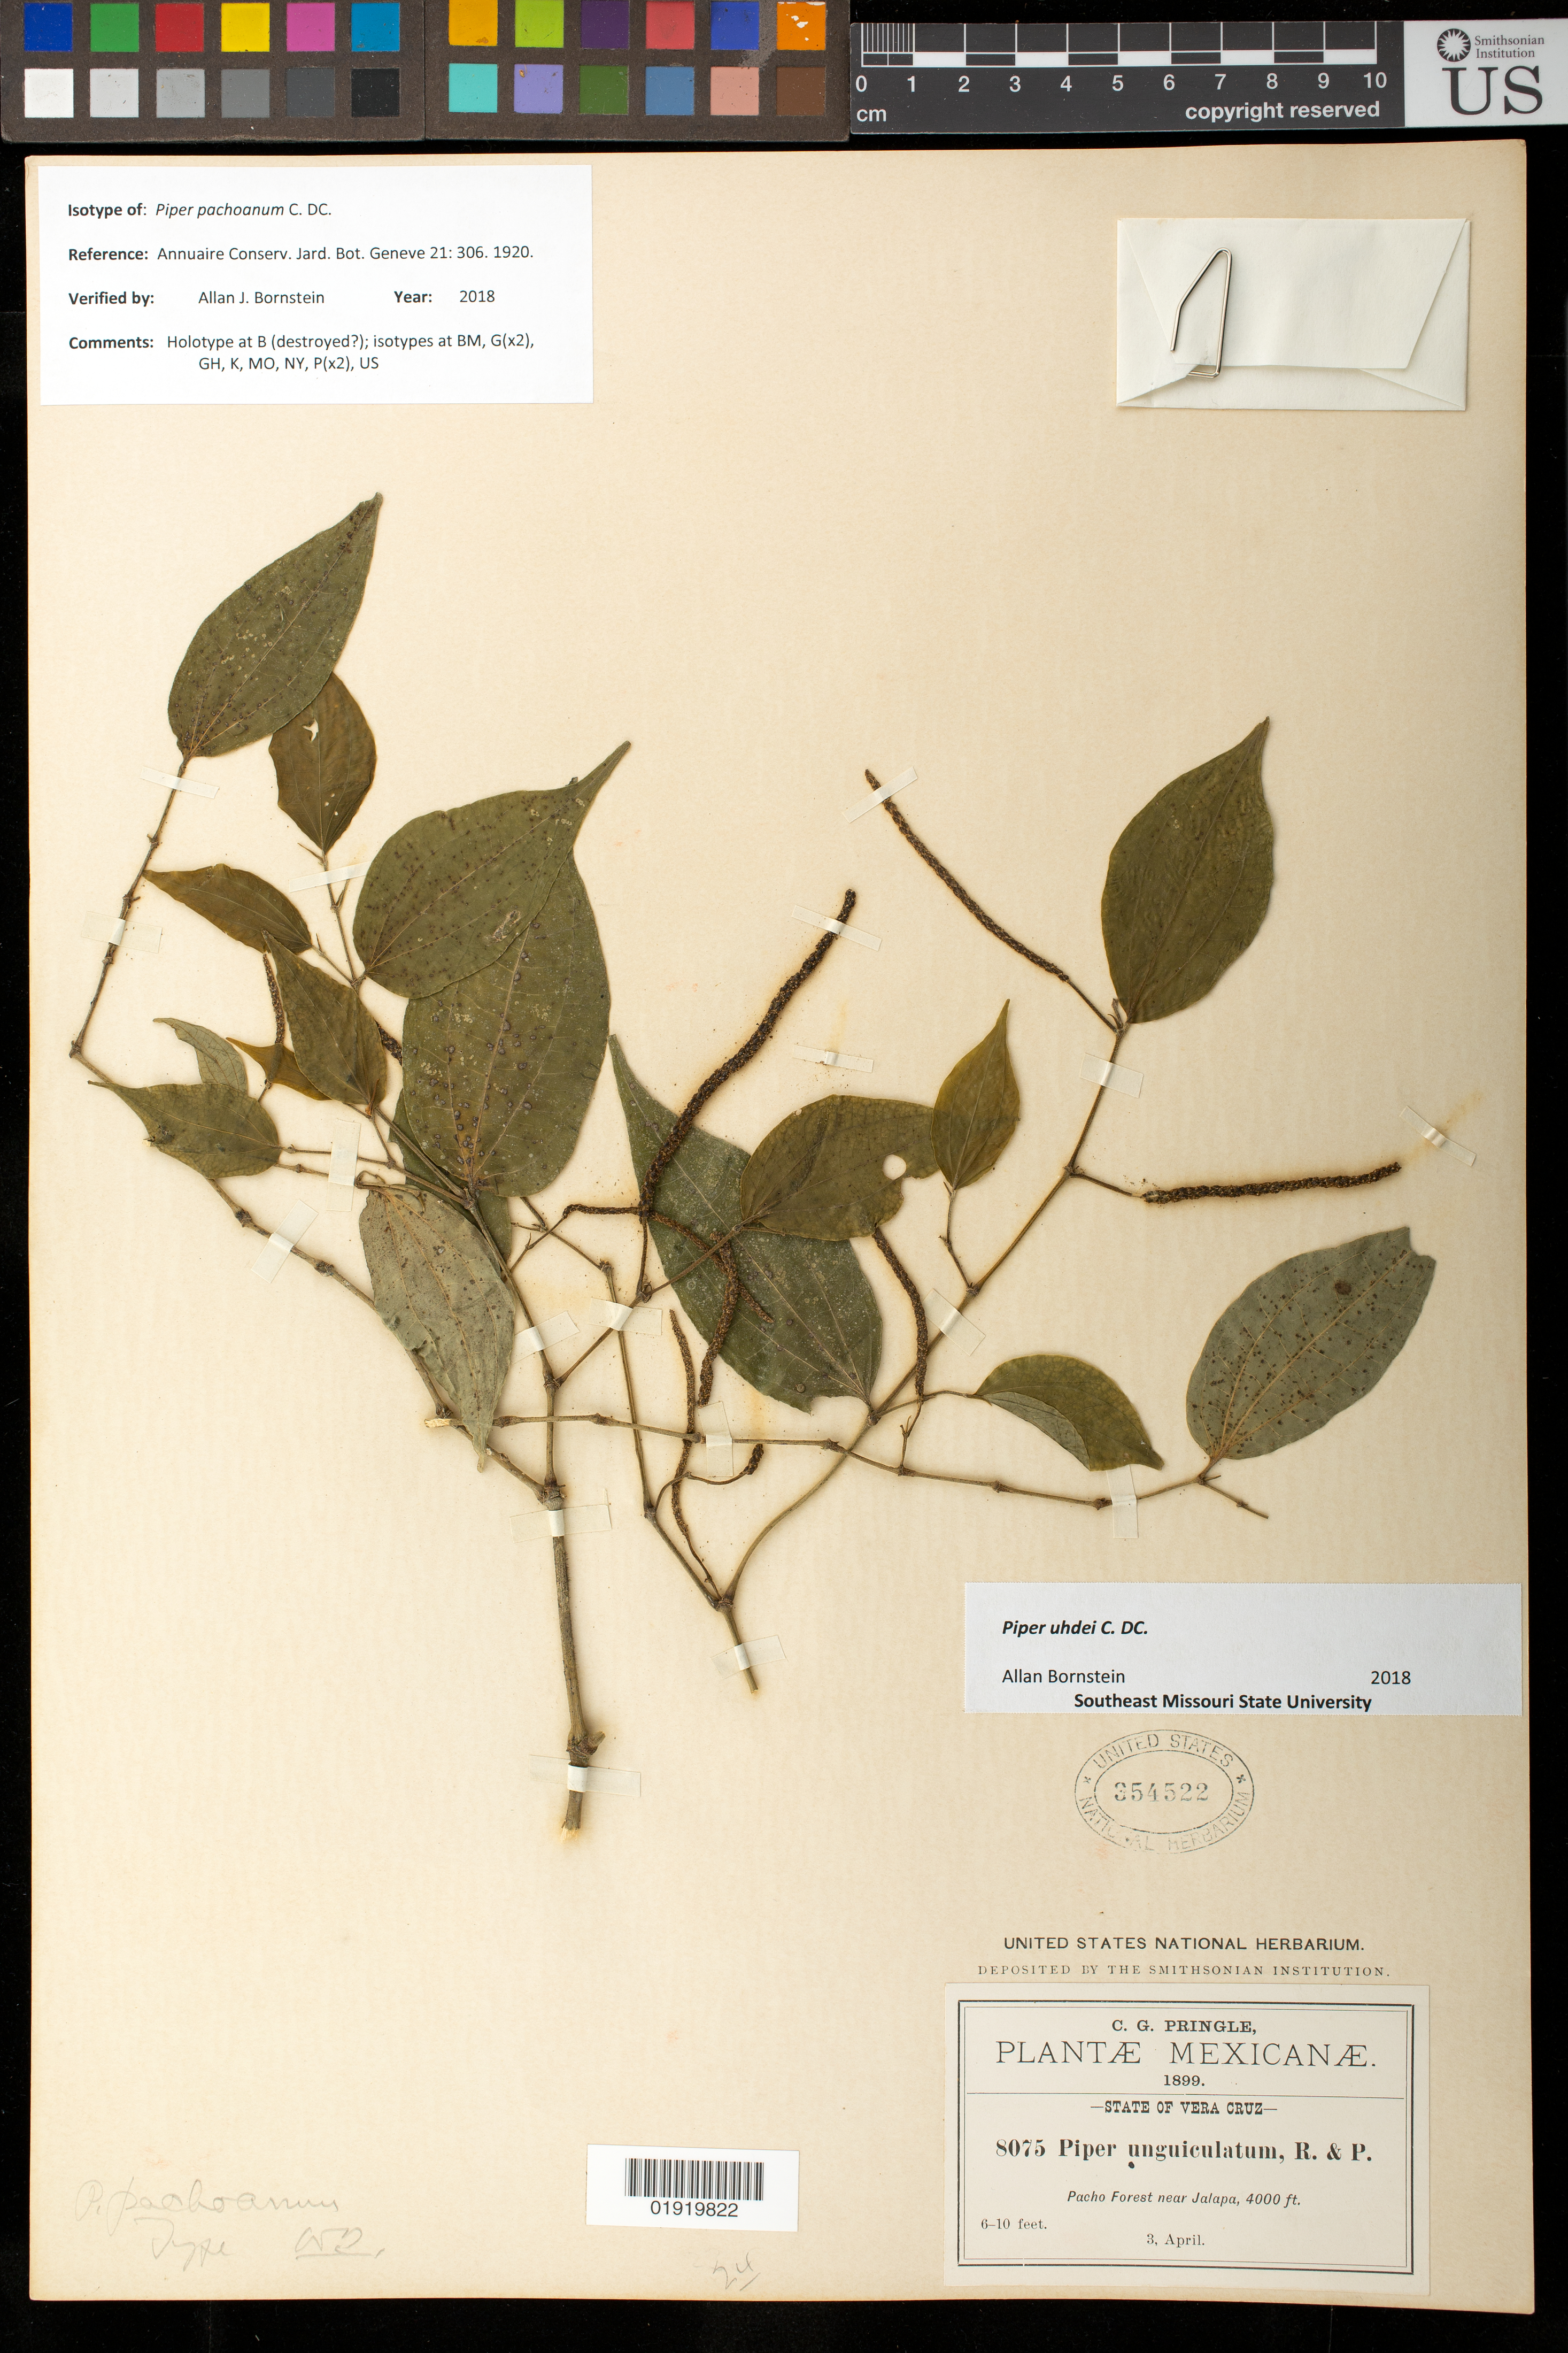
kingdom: Plantae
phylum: Tracheophyta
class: Magnoliopsida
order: Piperales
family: Piperaceae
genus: Piper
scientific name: Piper pachoanum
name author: C. DC.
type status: Isotype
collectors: C. G. Pringle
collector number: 8075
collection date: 1899-04-03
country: Mexico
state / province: Veracruz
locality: Pacho Forest near Jalapa.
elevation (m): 1219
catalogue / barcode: US 354522